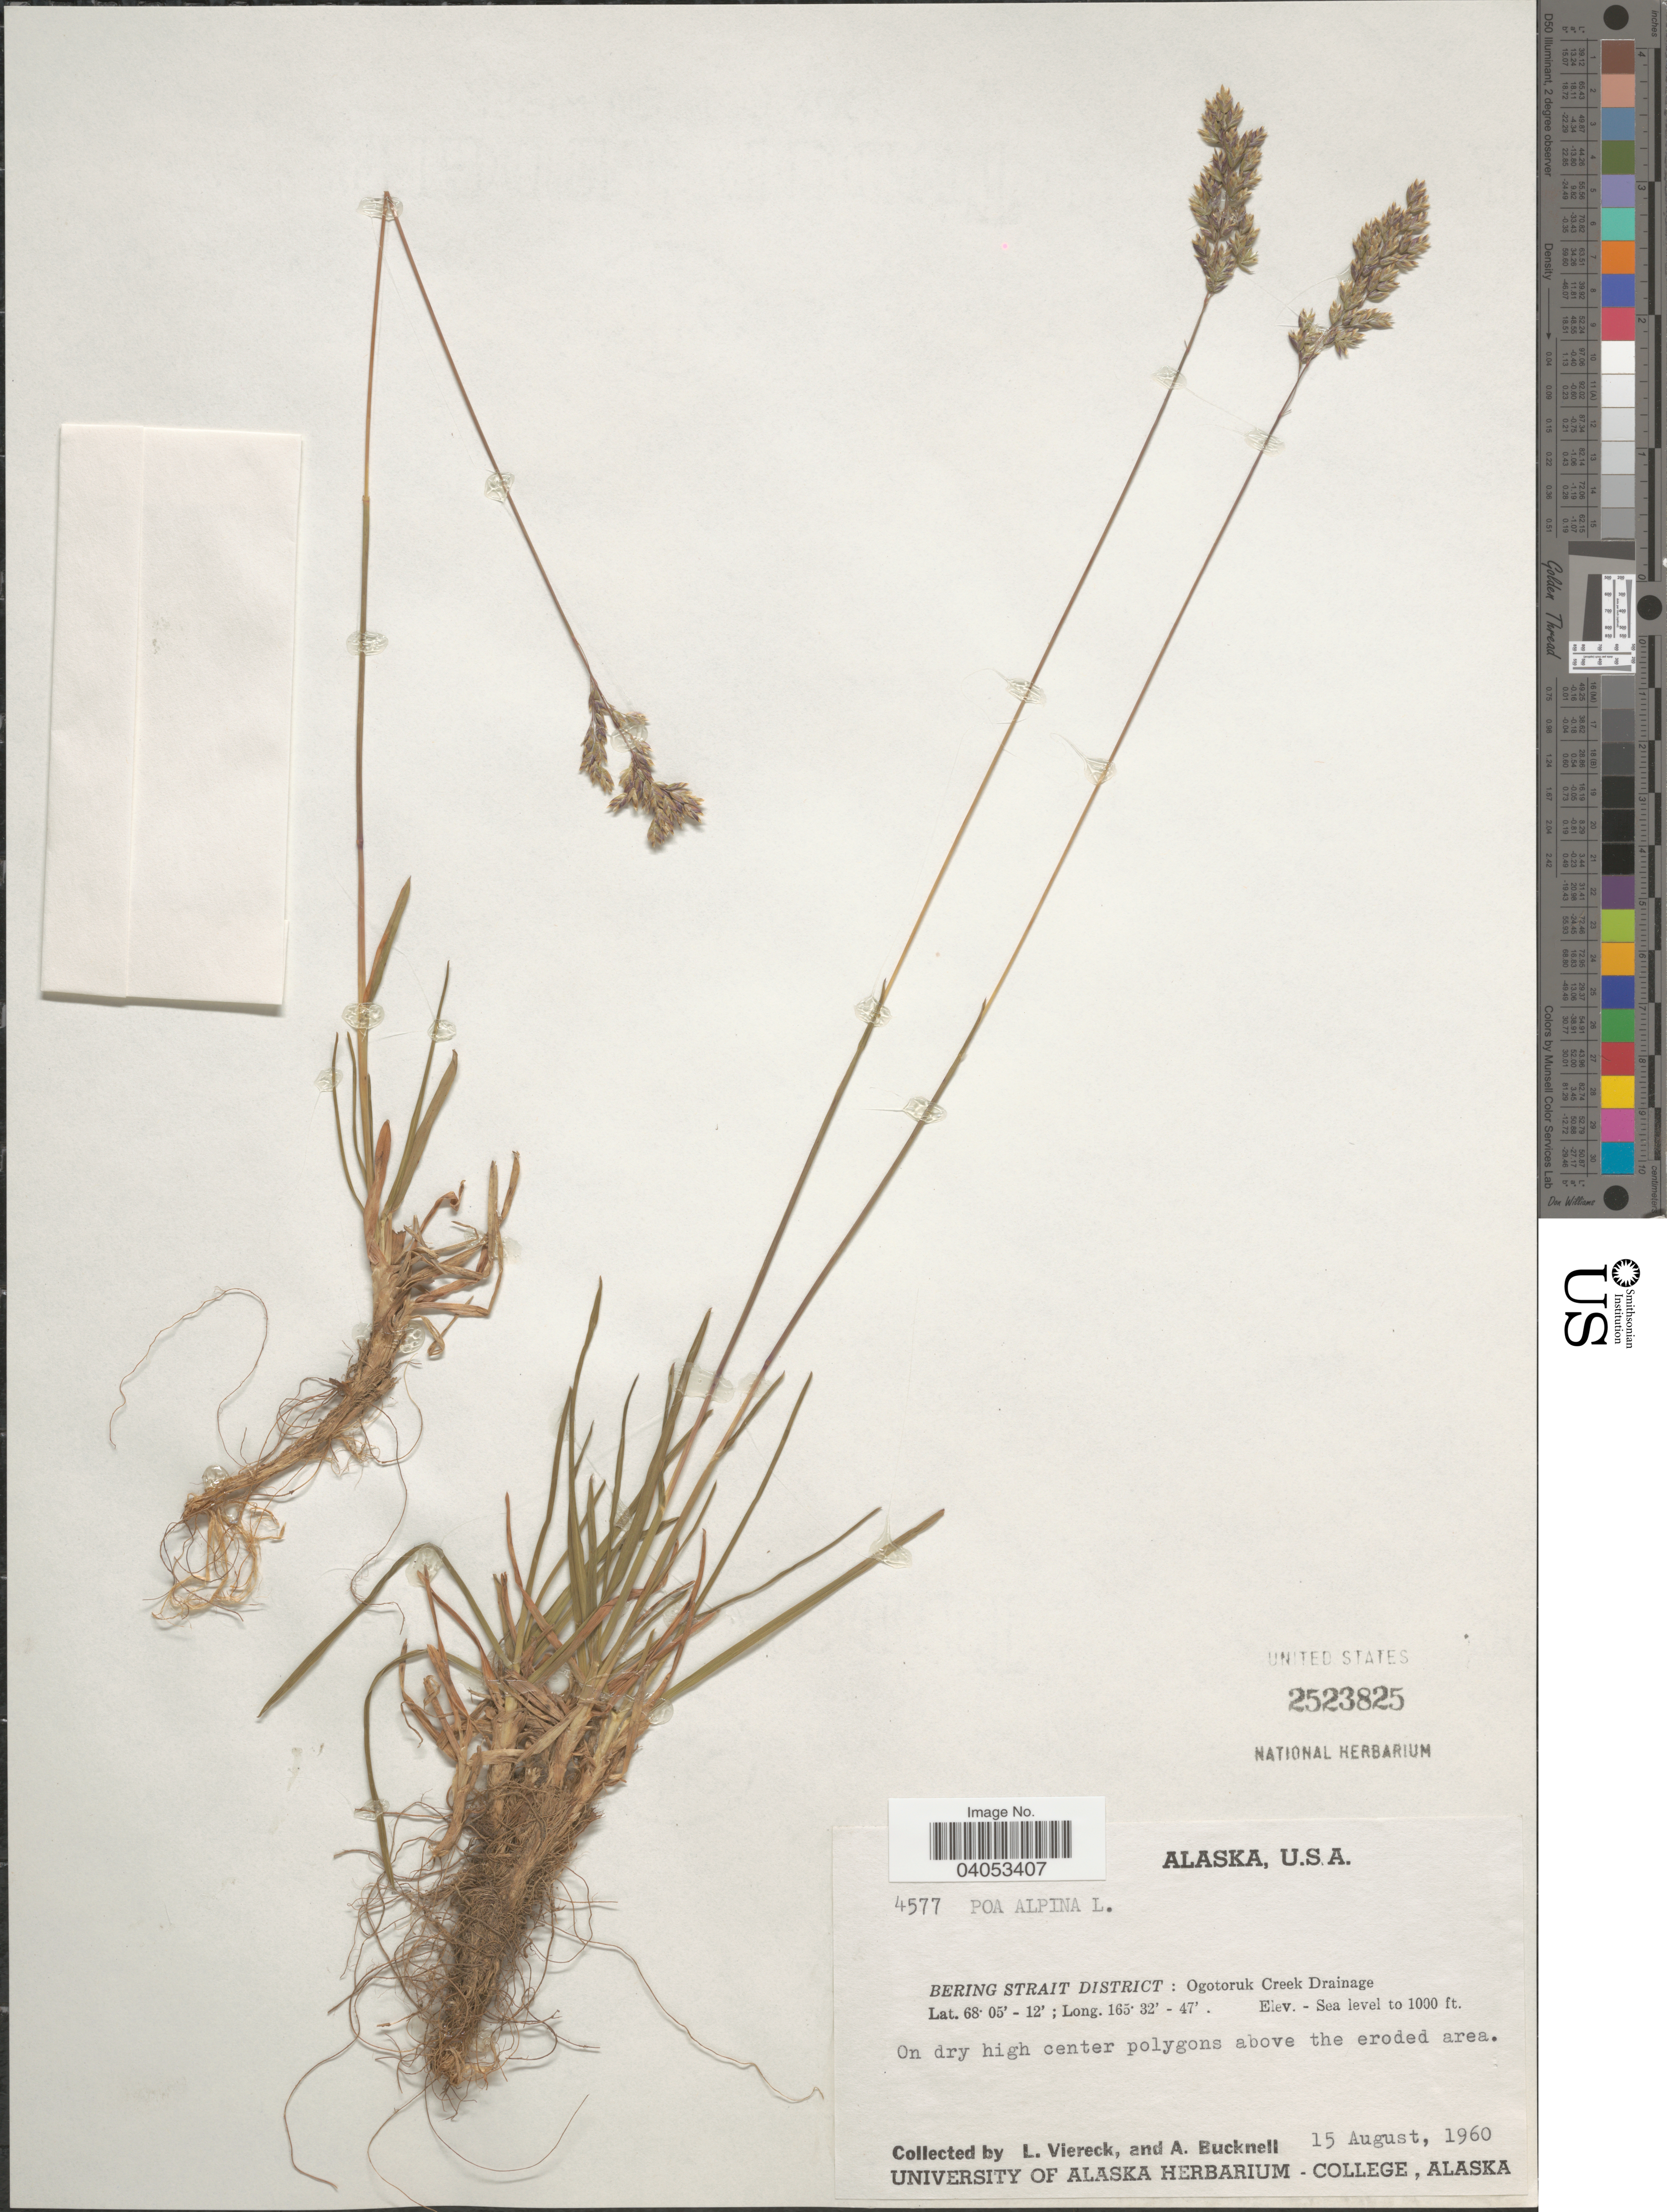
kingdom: Plantae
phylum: Tracheophyta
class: Liliopsida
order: Poales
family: Poaceae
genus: Poa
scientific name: Poa alpina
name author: L.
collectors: L. Viereck & A. Bucknell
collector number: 4577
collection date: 1960-08-15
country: United States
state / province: Alaska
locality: Bering Strait District: Ogotoruk Creek Drainage. On dry high center polygons above the eroded area.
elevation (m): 0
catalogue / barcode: US 2523825